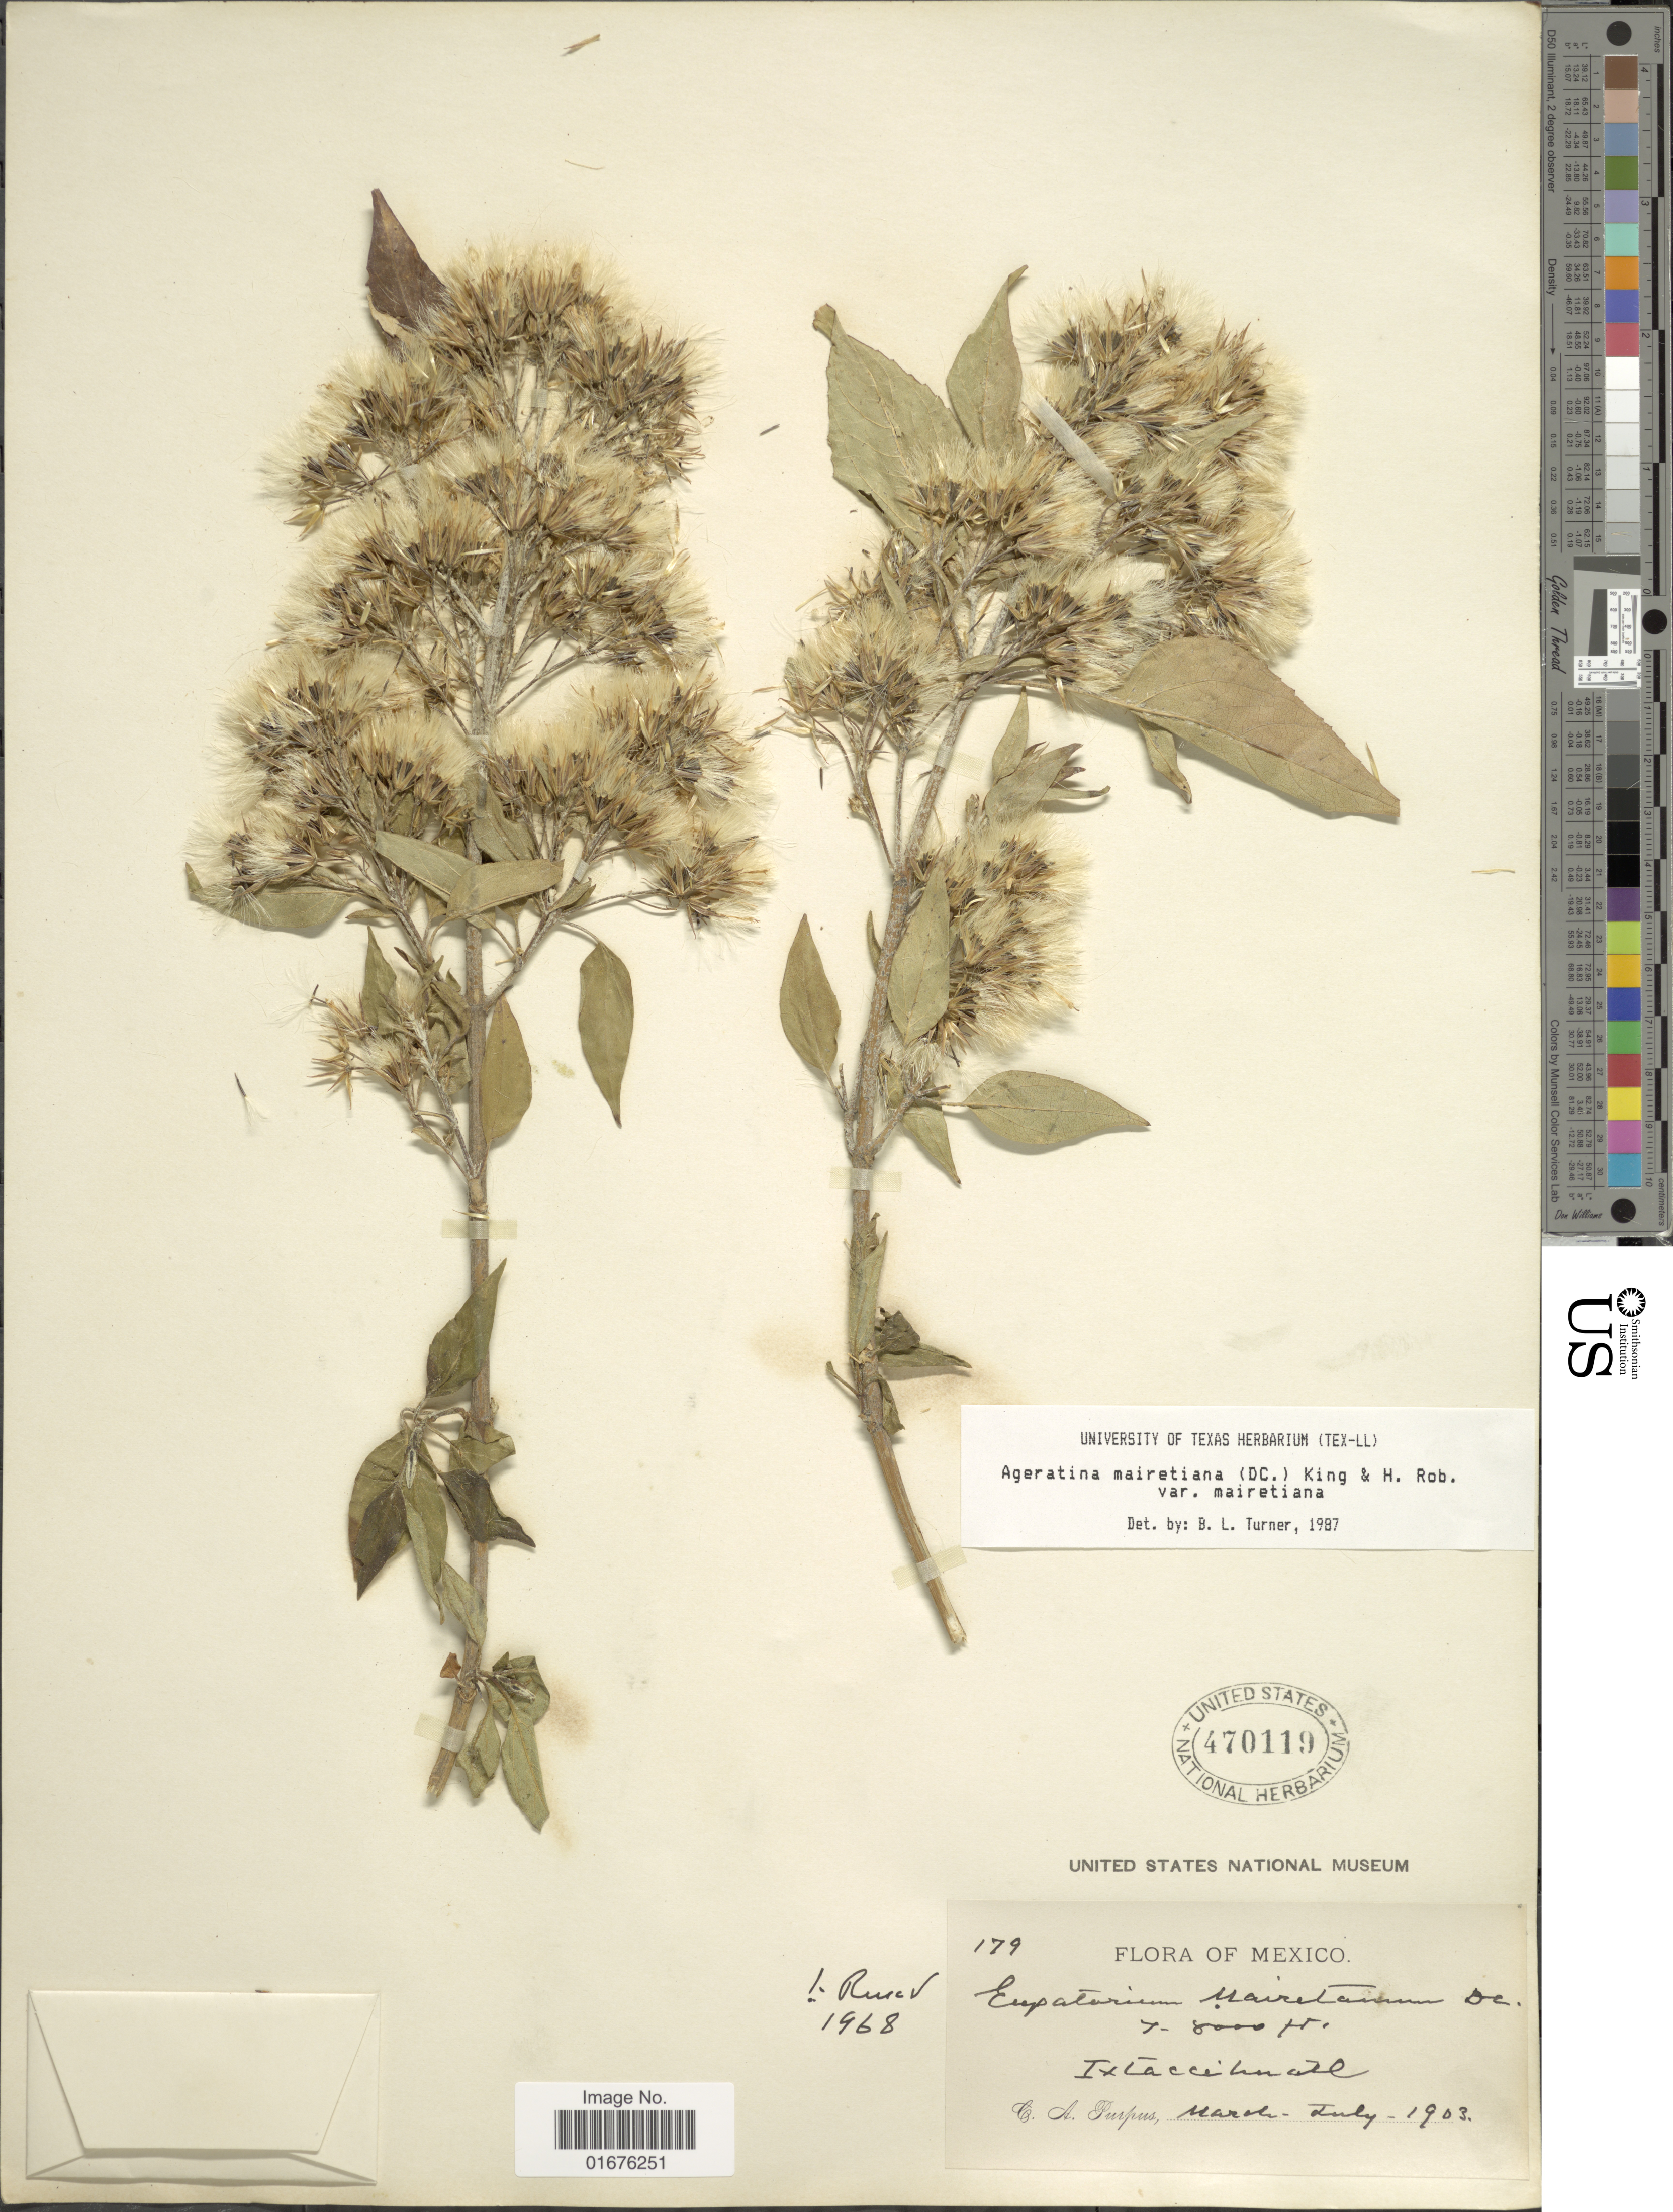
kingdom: Plantae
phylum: Tracheophyta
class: Magnoliopsida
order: Asterales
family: Asteraceae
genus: Ageratina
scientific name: Ageratina mairetiana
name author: (DC.) R.M. King & H. Rob.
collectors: C. A. Purpus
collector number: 179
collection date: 1903-03/1903-07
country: Mexico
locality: Iztaccihuatl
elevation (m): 2134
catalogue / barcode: US 470119